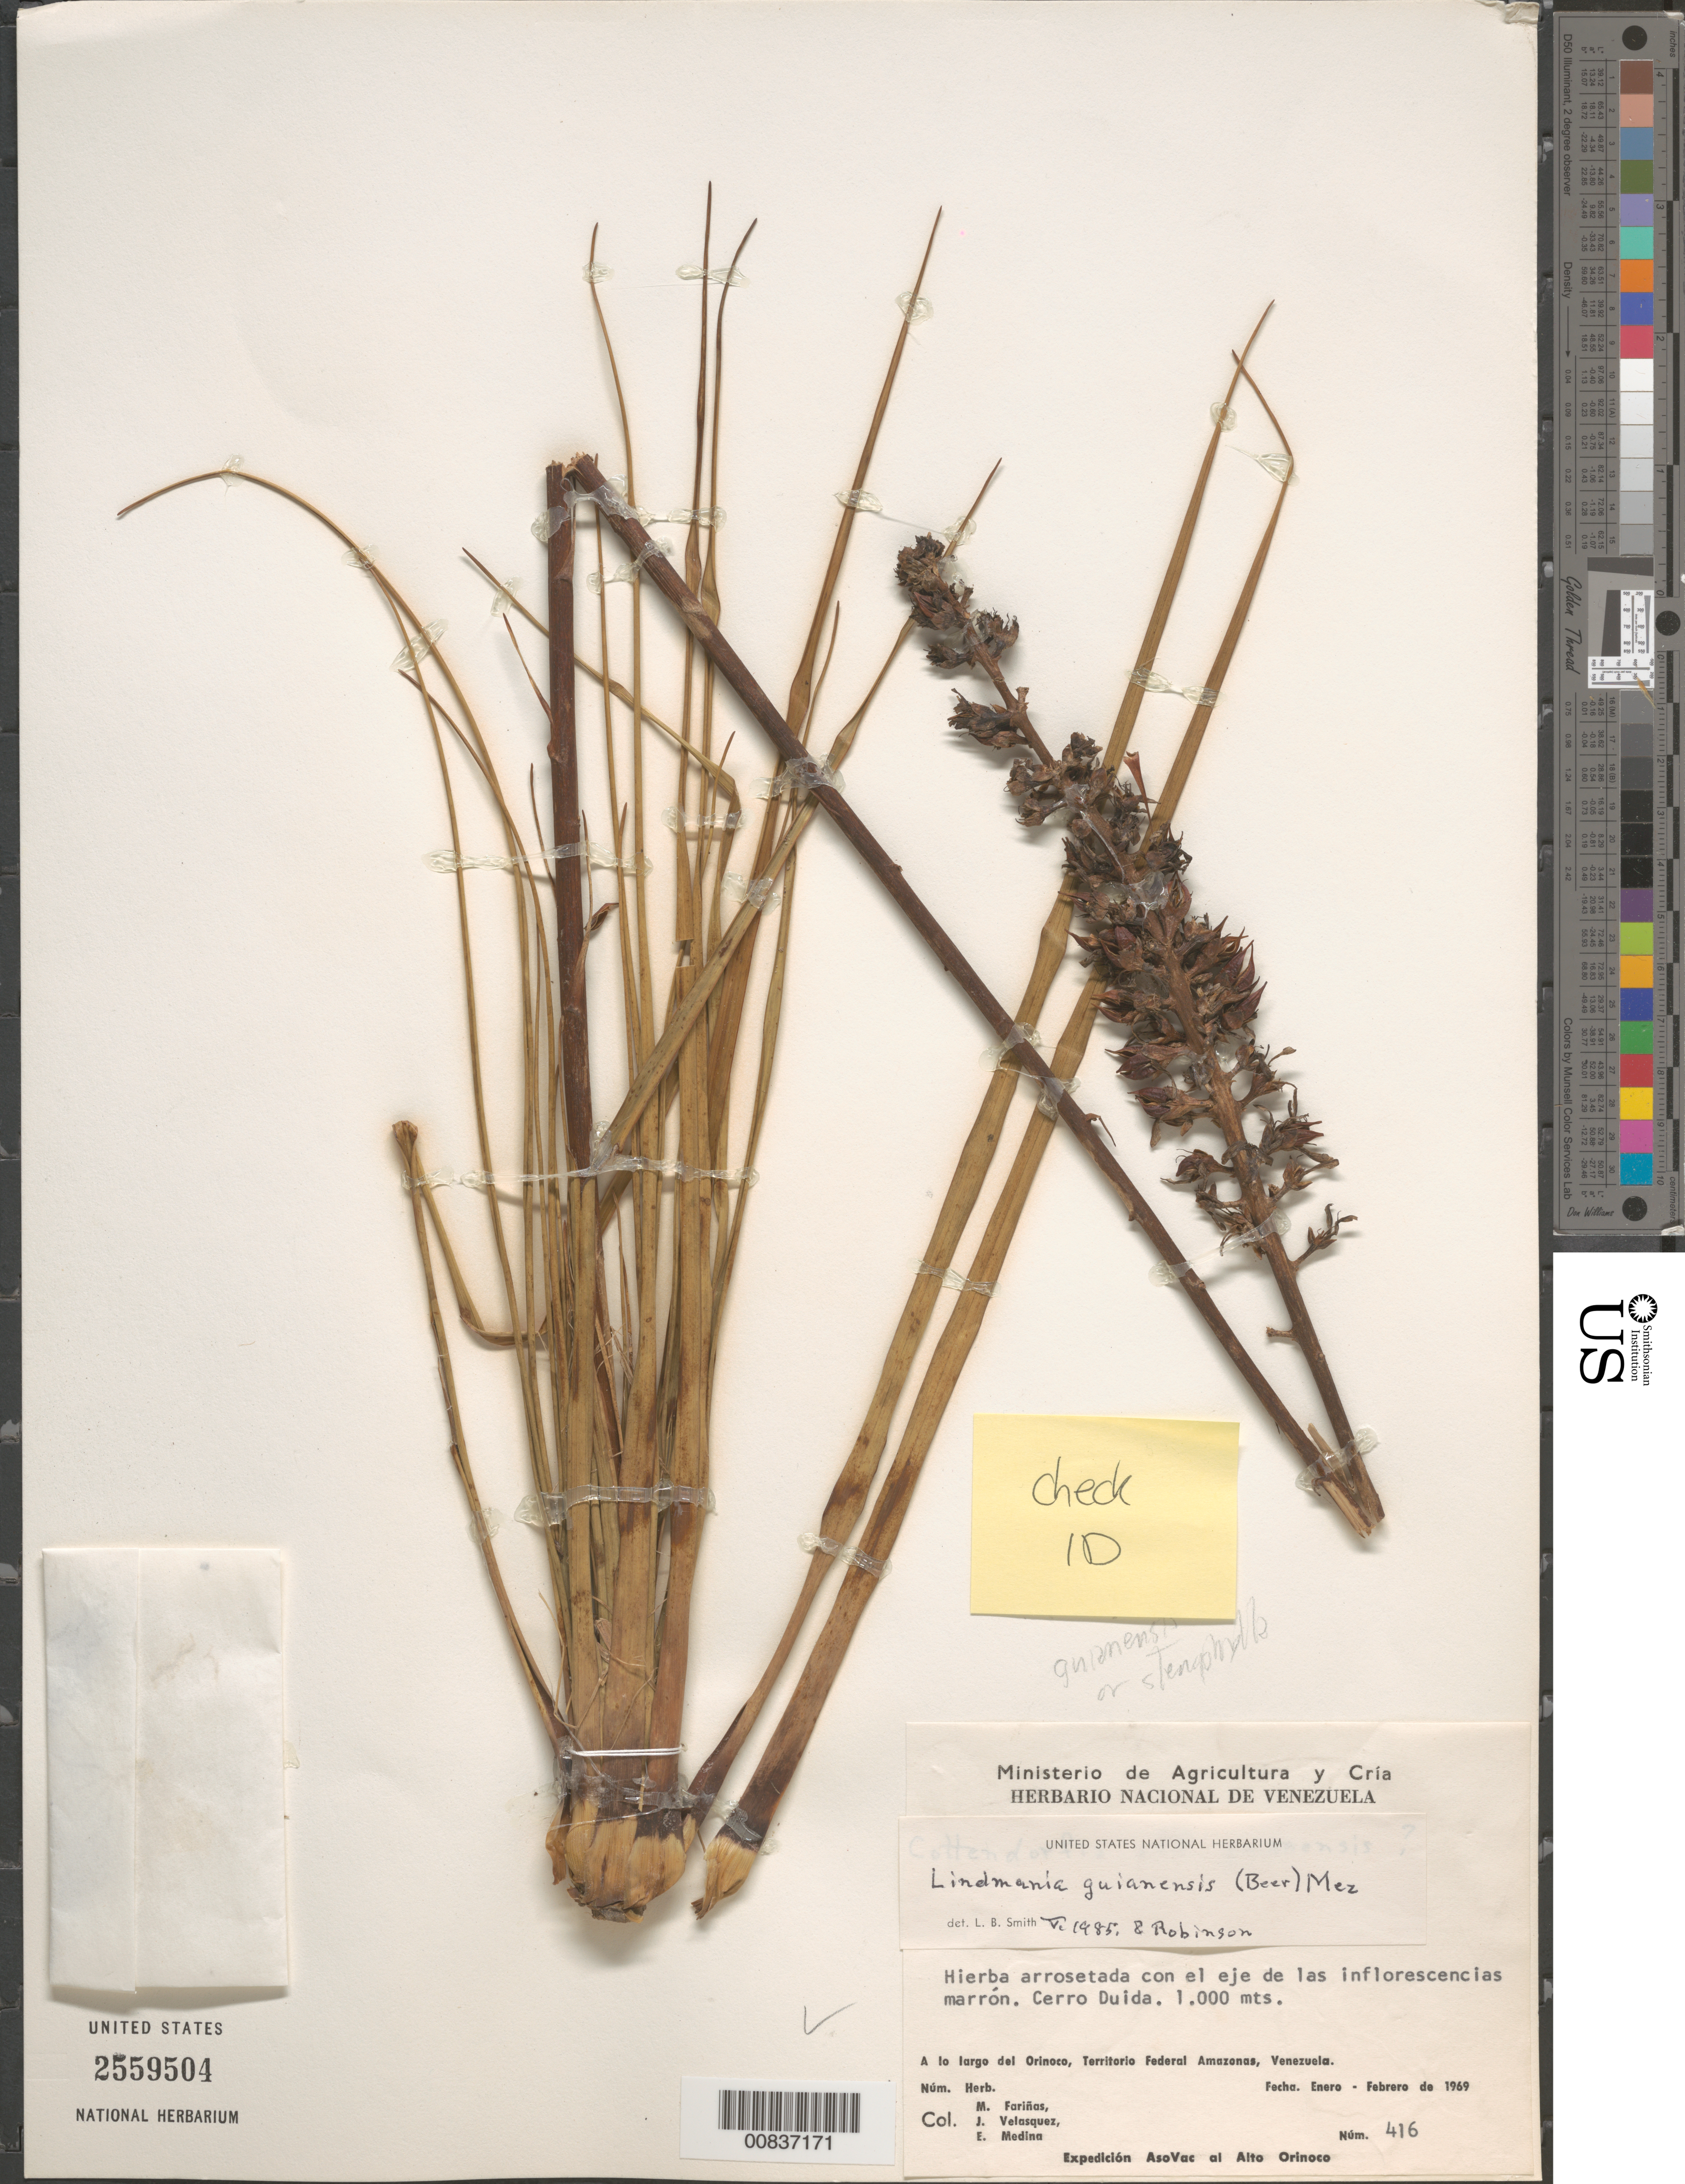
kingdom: Plantae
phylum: Tracheophyta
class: Liliopsida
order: Poales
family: Bromeliaceae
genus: Lindmania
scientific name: Lindmania guianensis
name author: (Beer) Mez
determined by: Smith, L. B.; Robinson, H. E.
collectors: M. Fariñas, J. Velasquez & E. Medina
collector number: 416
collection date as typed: Jan-69 to Feb-69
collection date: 1969-01/1969-02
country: Venezuela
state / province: Amazonas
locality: Cerro Duida, Río Orinoco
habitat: A lo largo del río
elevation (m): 1000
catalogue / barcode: US 2559504